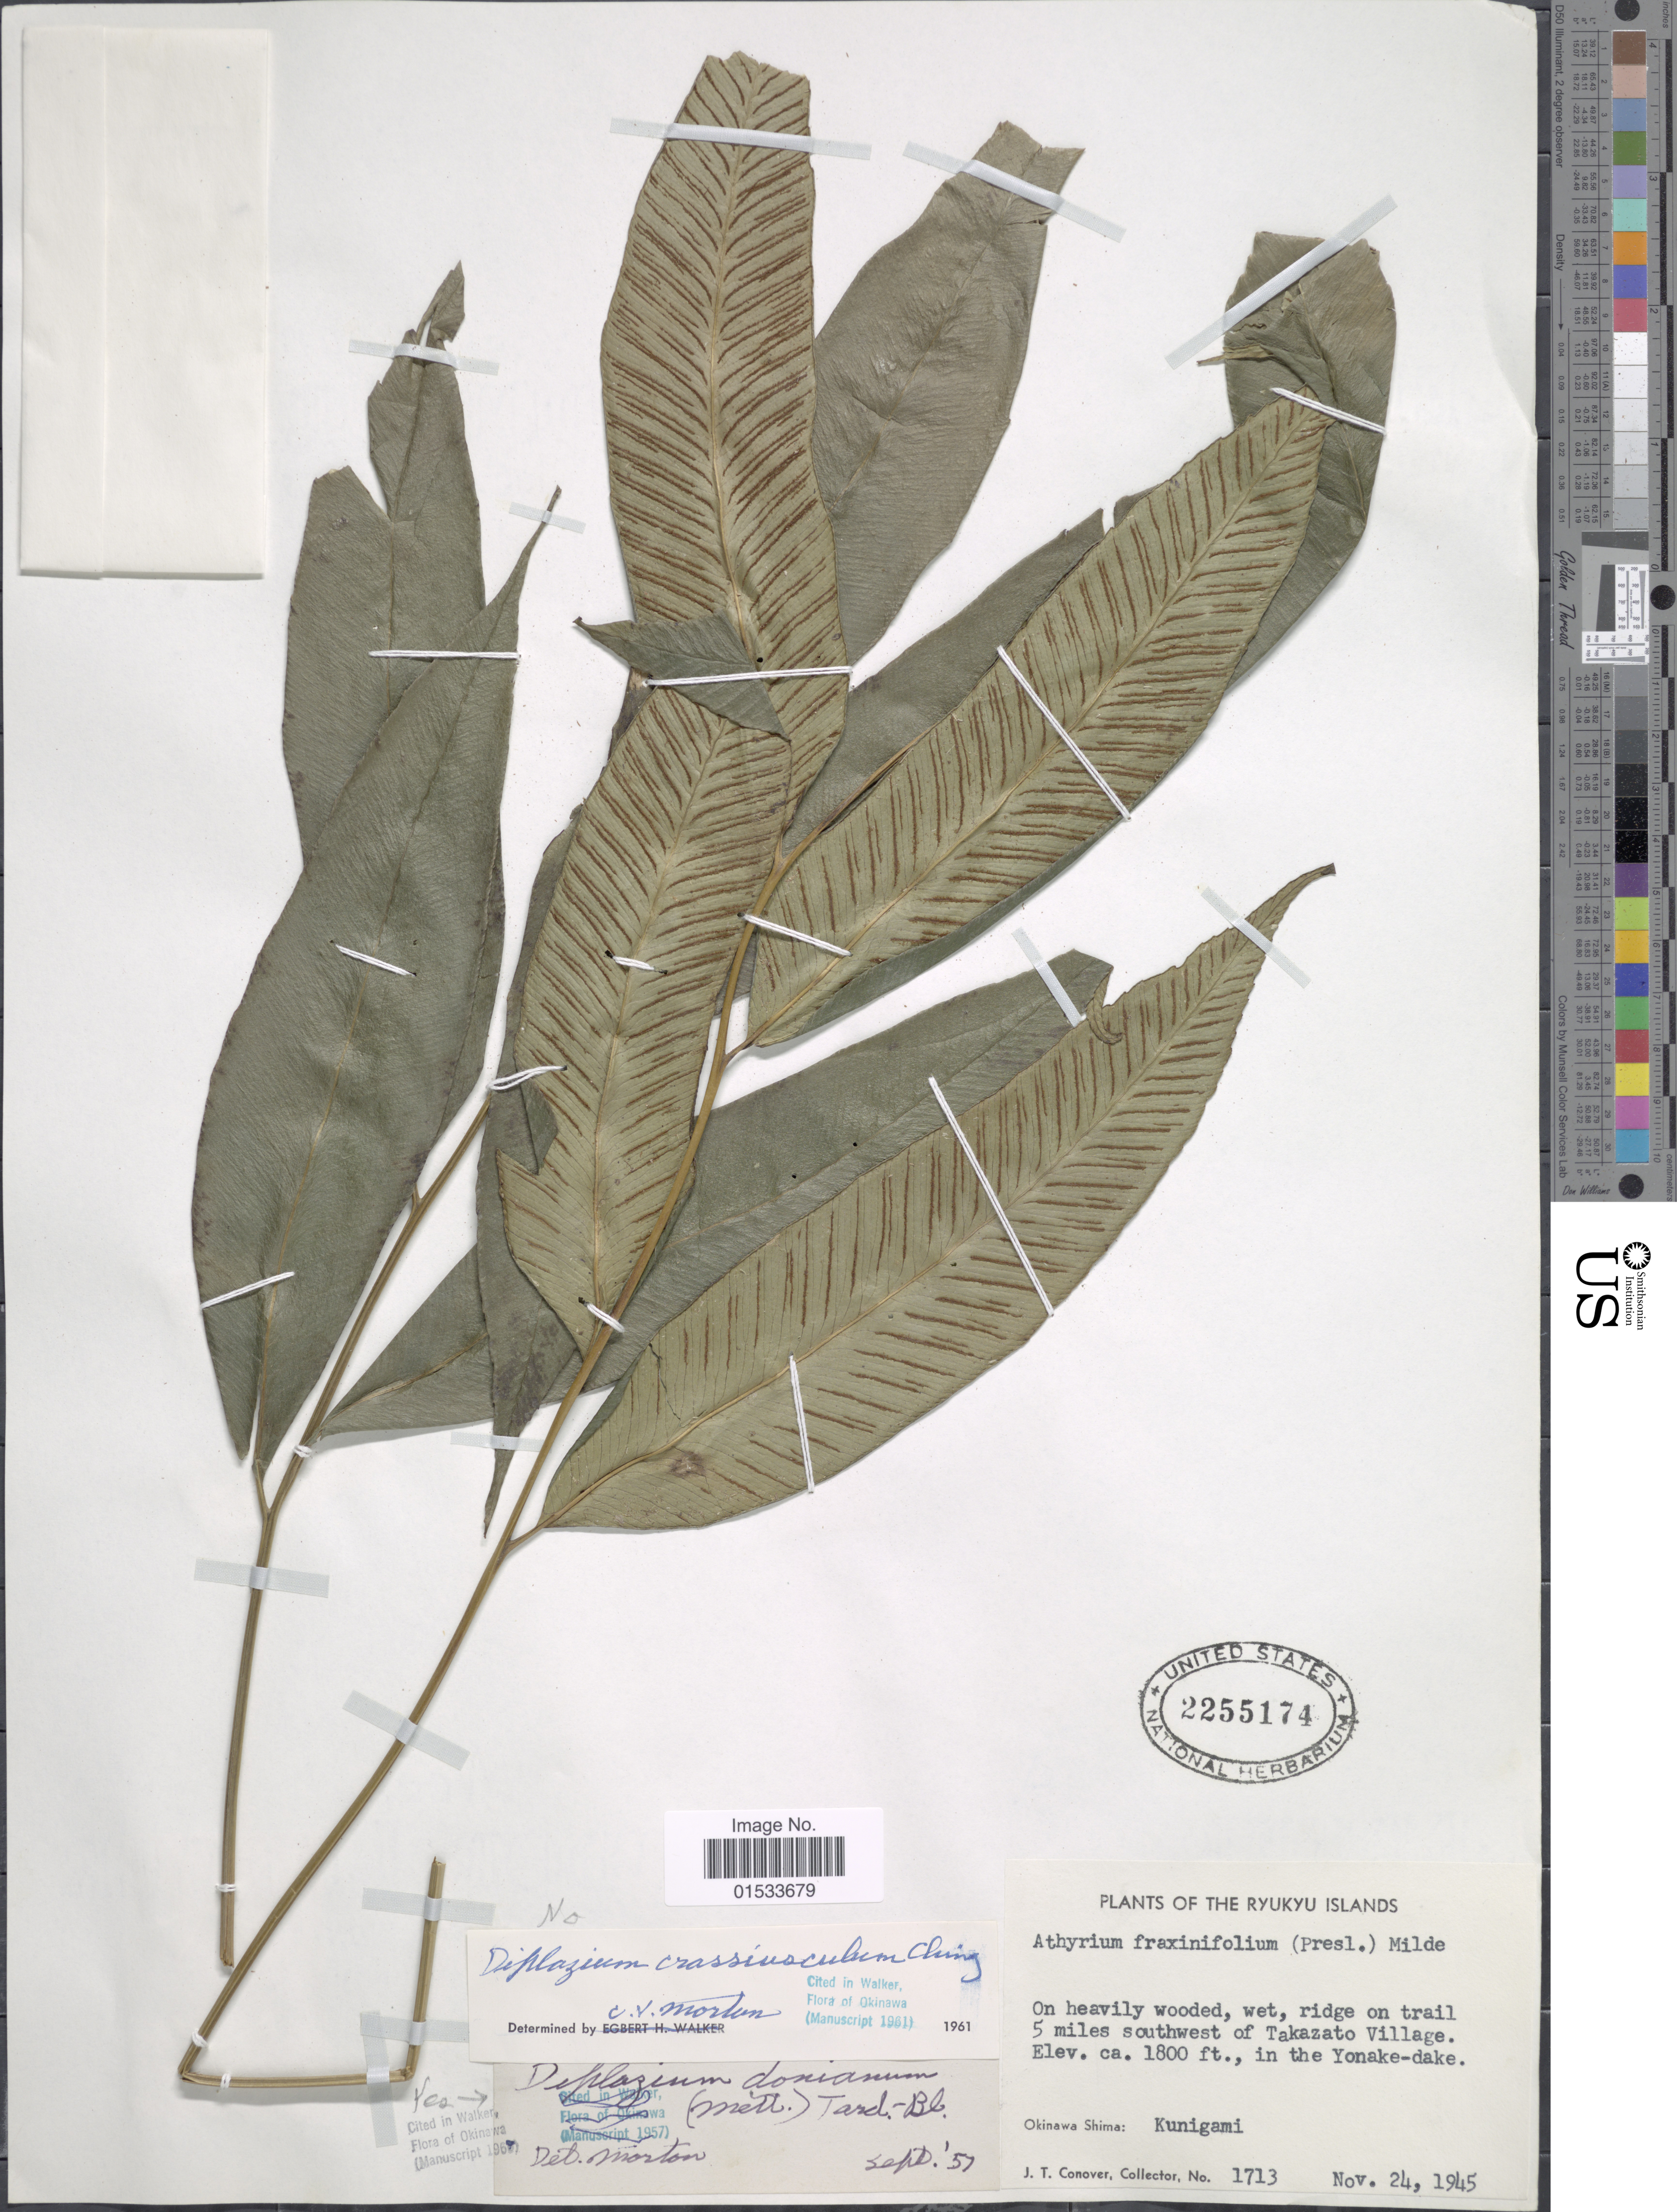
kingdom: Plantae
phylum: Tracheophyta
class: Polypodiopsida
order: Polypodiales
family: Athyriaceae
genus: Diplazium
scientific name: Diplazium donianum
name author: (Mett.) Tardieu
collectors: J. T. Conover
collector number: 1713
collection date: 1945-11-24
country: Japan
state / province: Okinawa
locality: Ryukyu Islands, ridge on trail 5 miles southwest of Takazato village, in the Yonake- dake, Okinawa Shima: Kunigama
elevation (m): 549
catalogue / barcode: US 2255174